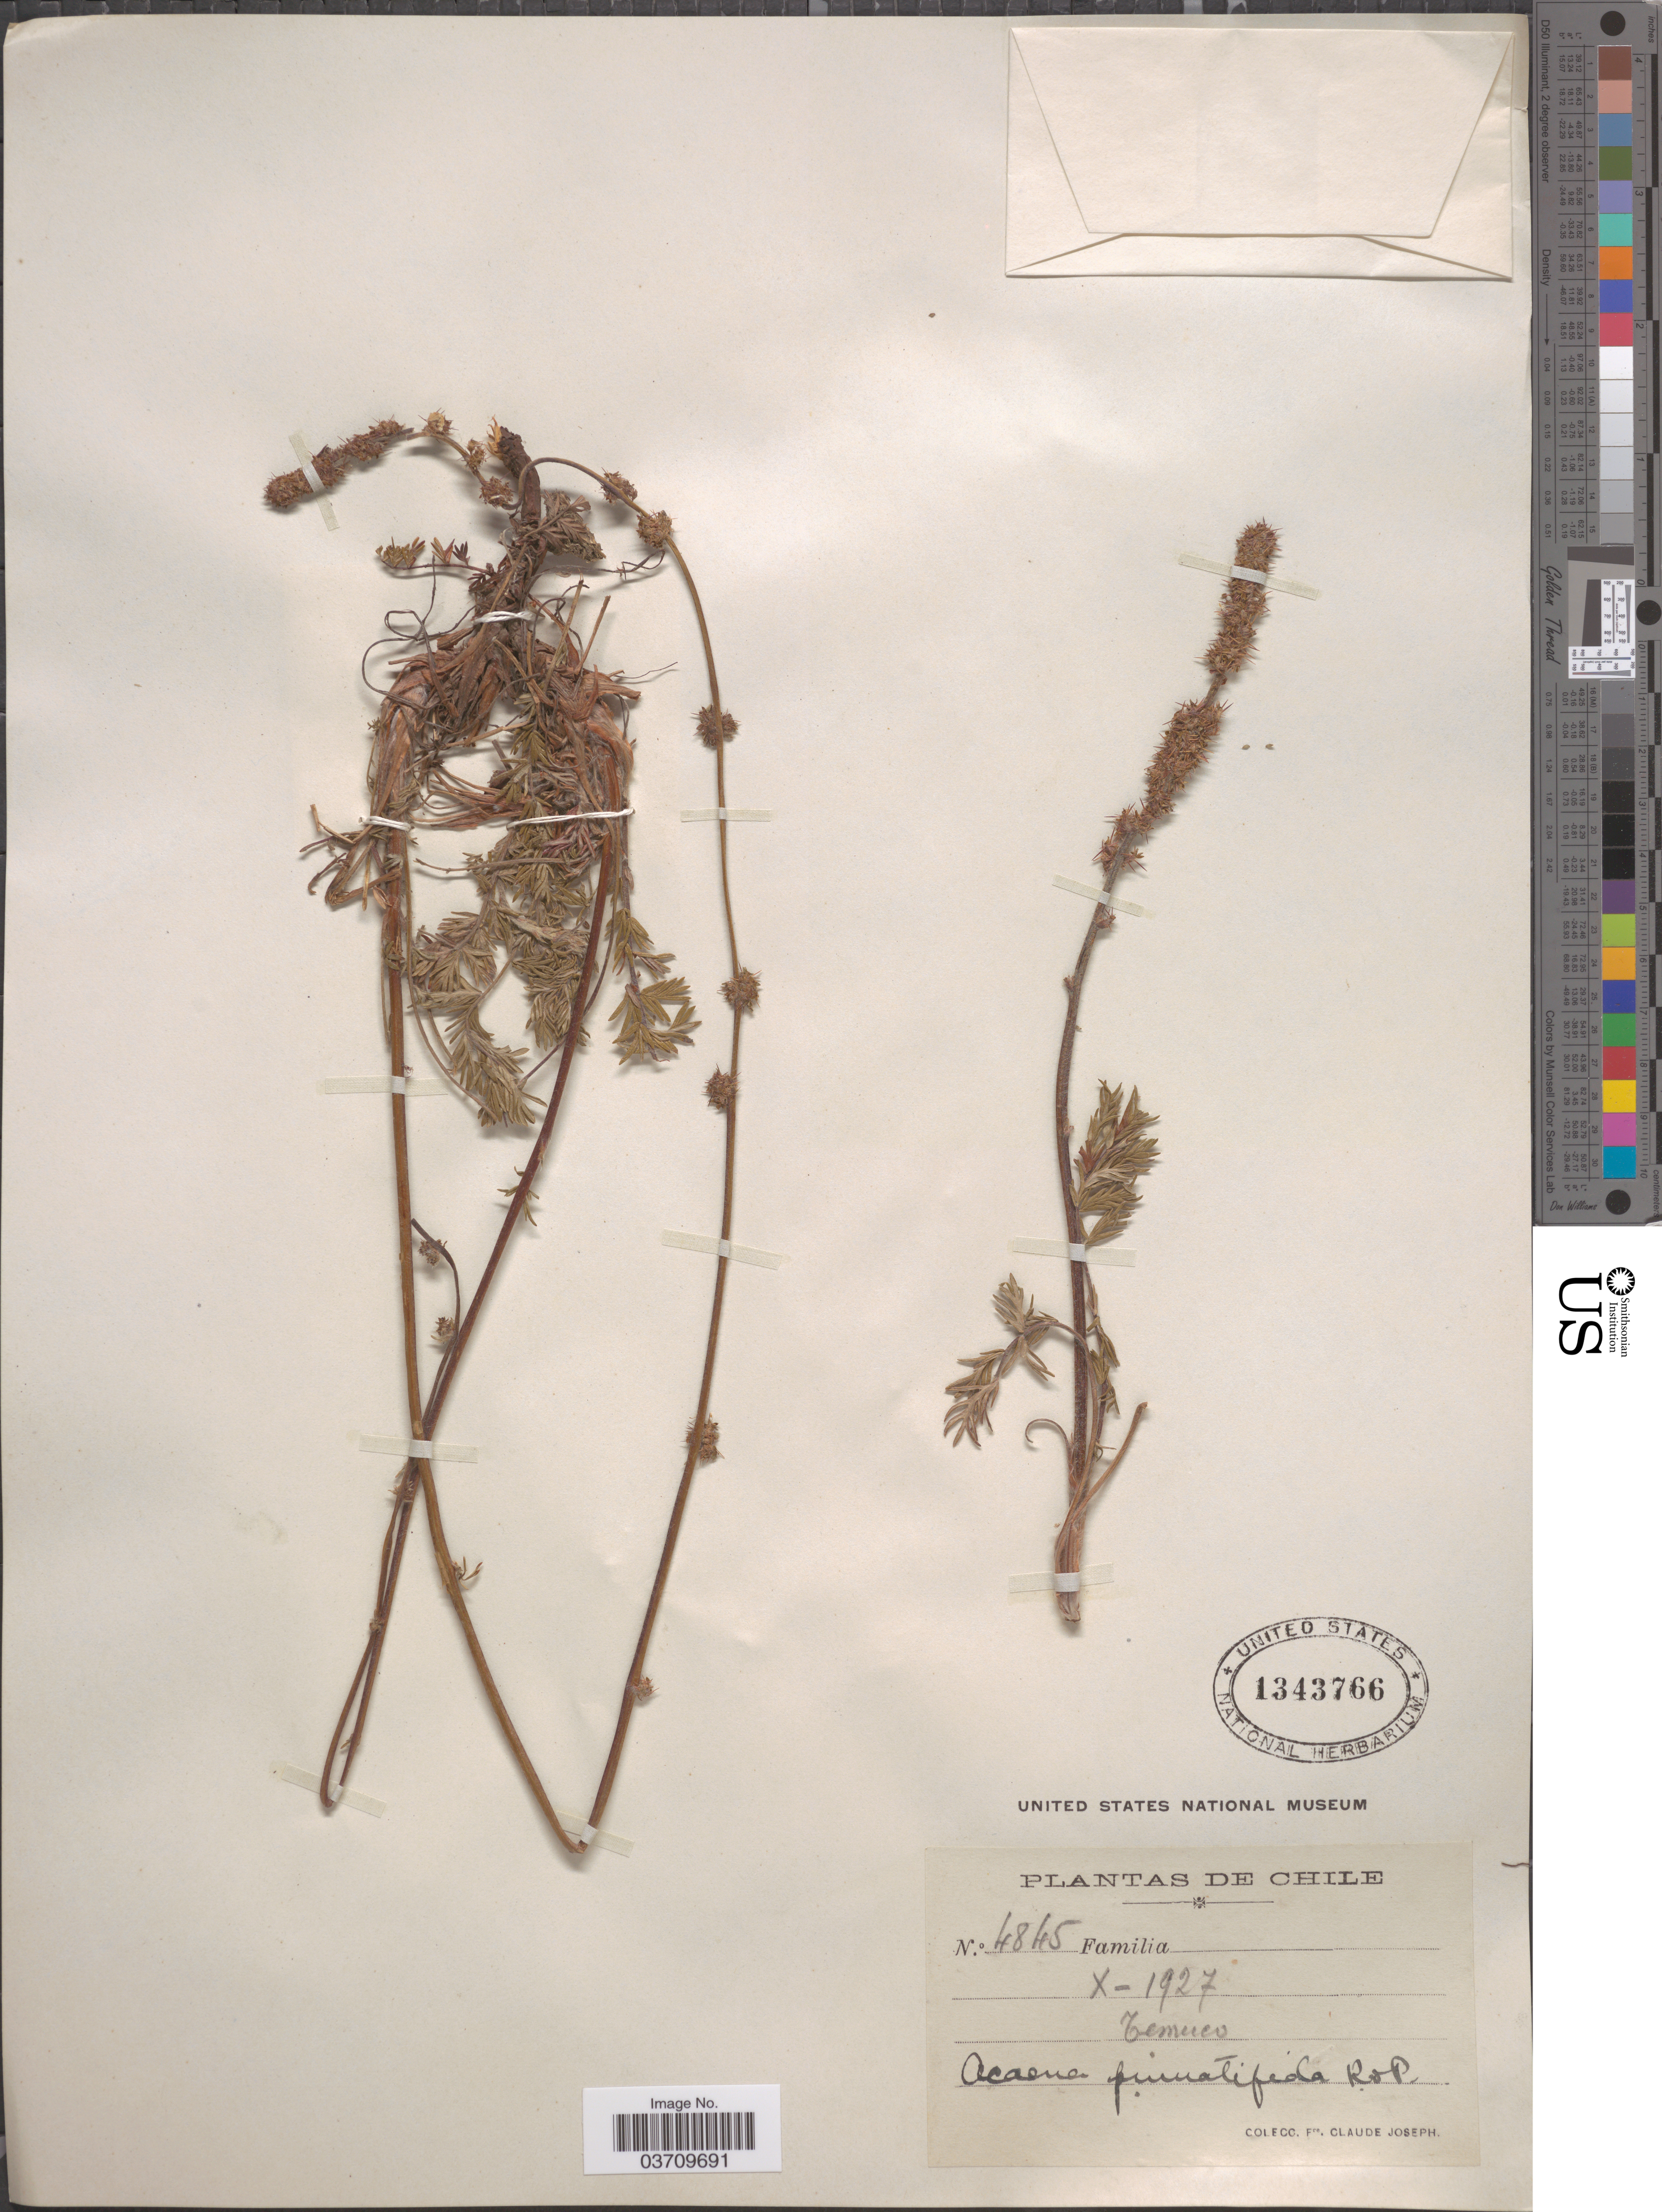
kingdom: Plantae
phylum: Tracheophyta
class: Magnoliopsida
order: Rosales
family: Rosaceae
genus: Acaena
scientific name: Acaena pinnatifida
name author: Ruiz & Pav.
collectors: Bro. Claude-Joseph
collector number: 4845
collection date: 1927-10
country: Chile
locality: Temuco.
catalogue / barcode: US 1343766